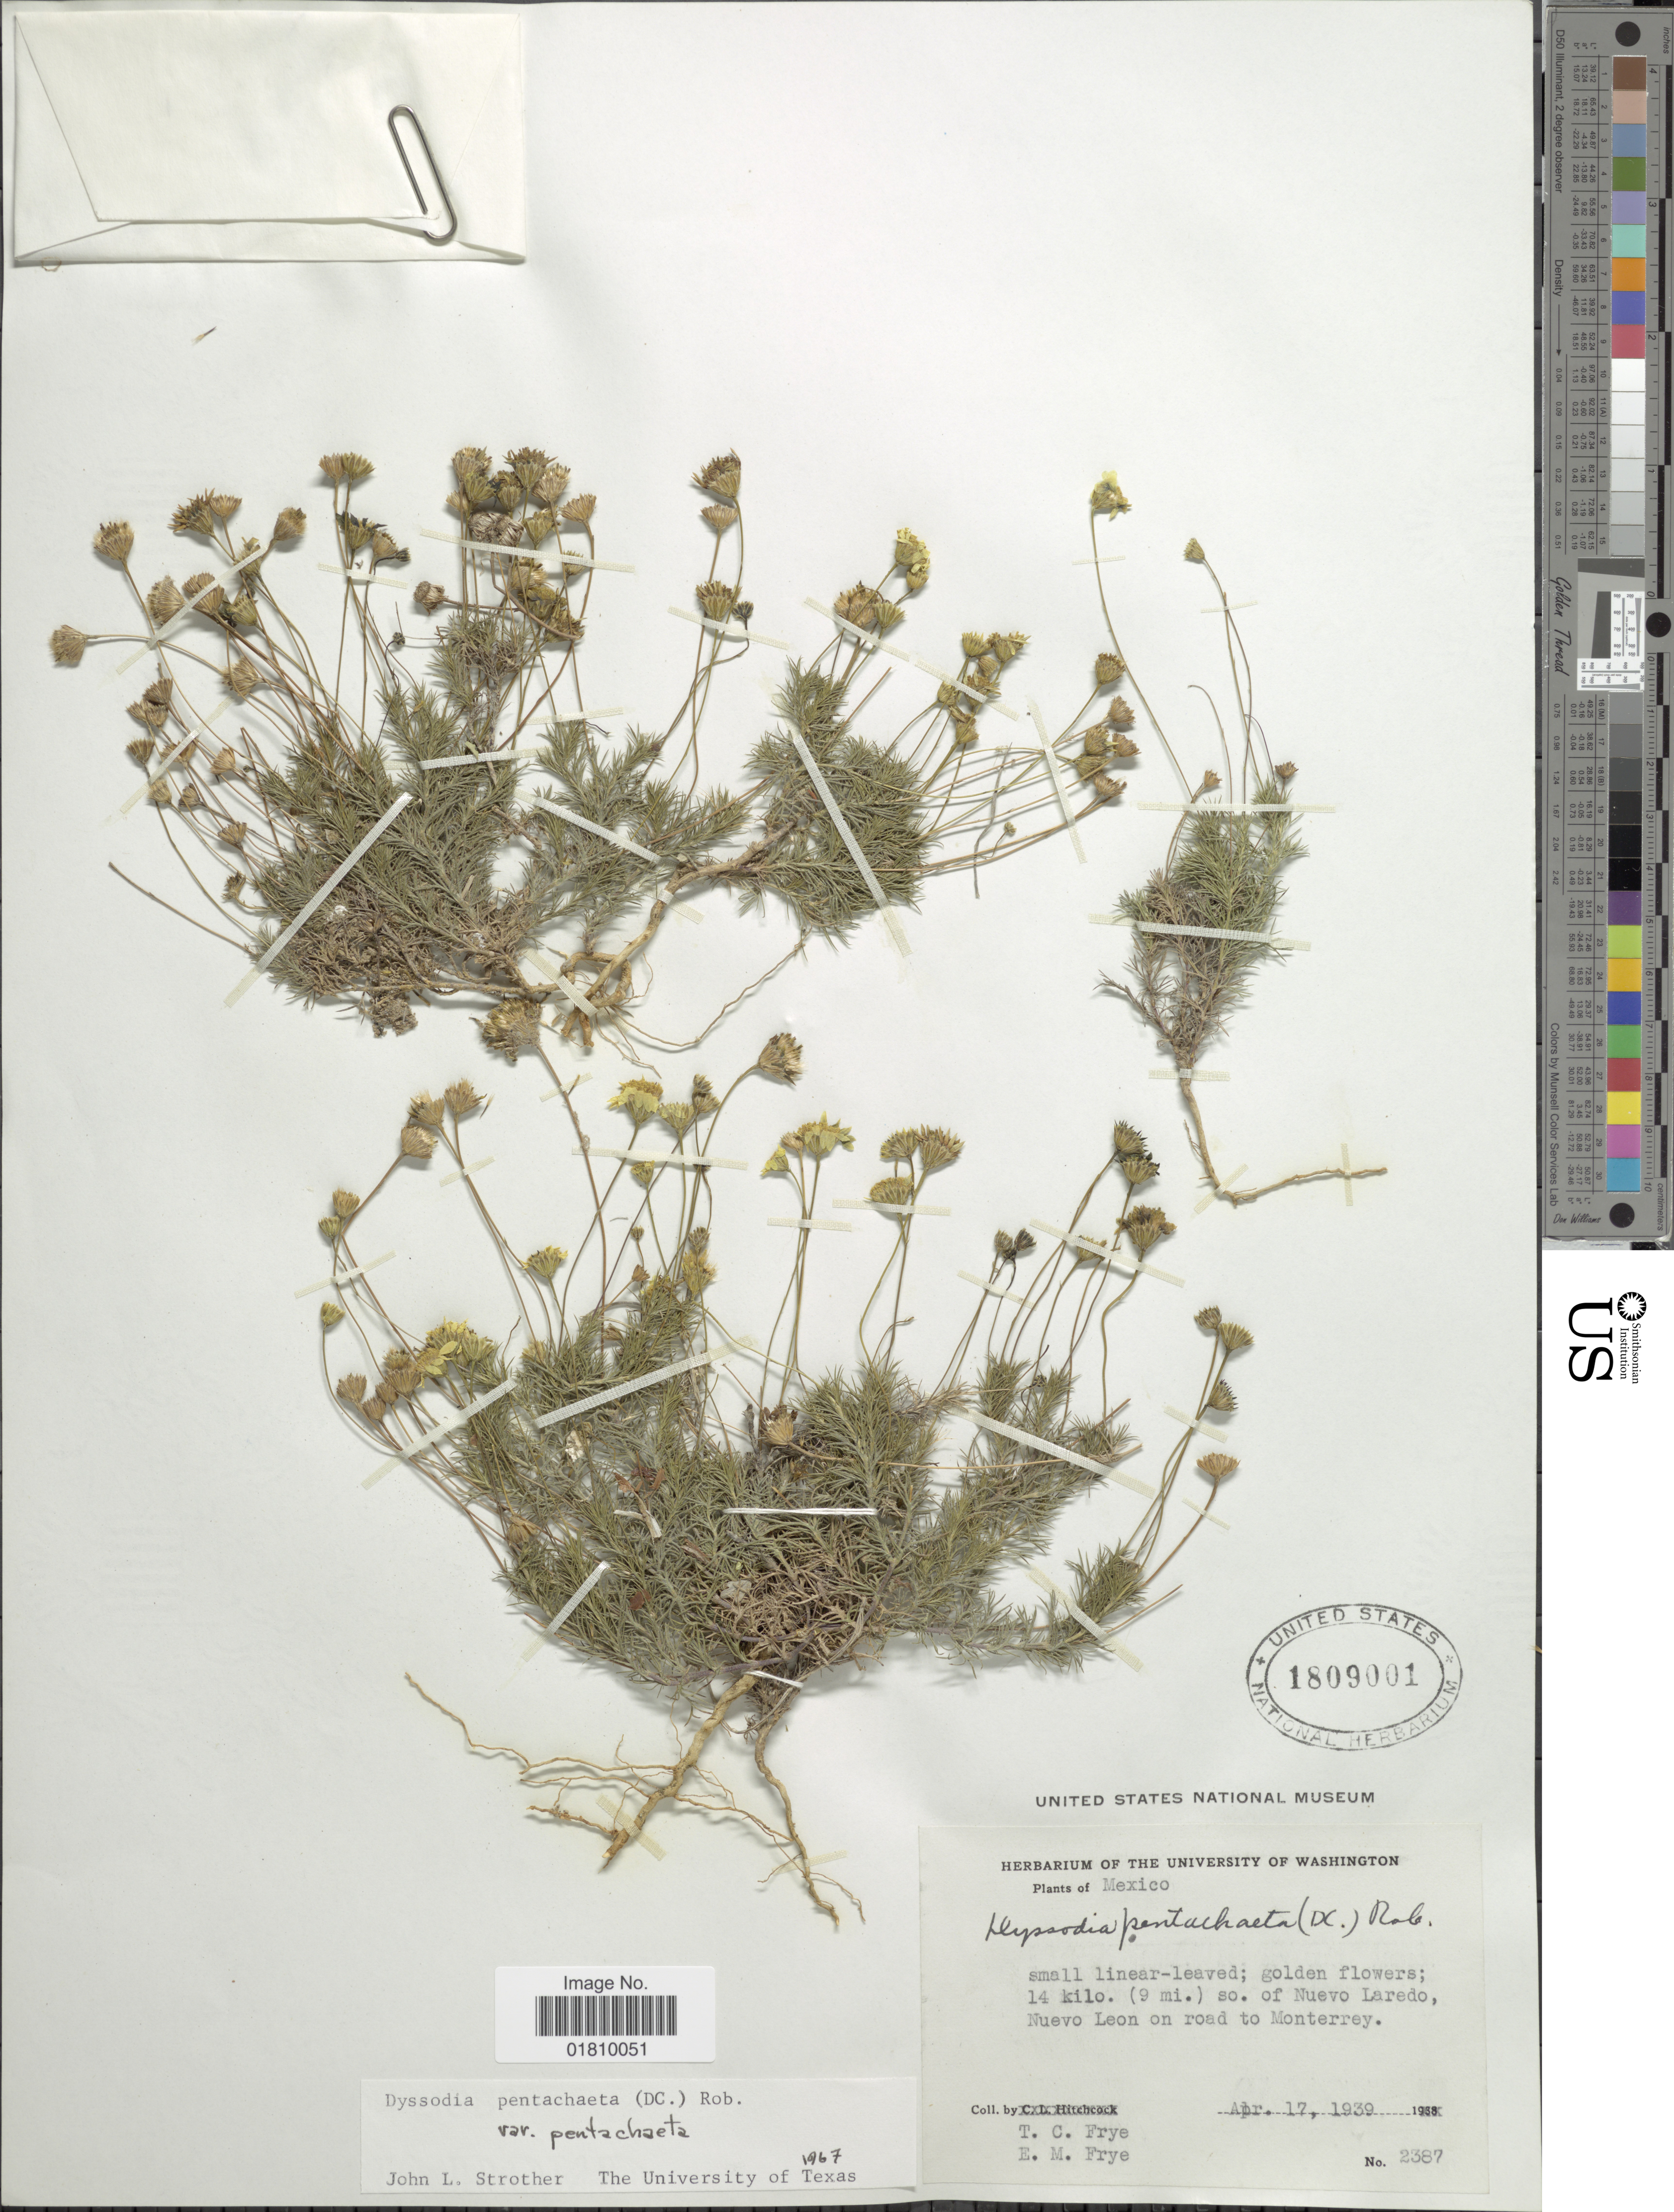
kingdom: Plantae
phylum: Tracheophyta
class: Magnoliopsida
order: Asterales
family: Asteraceae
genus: Thymophylla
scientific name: Thymophylla pentachaeta var. pentachaeta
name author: (DC.) Small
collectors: T. C. Frye & E. Frye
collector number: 2387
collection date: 1939-04-17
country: Mexico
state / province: Nuevo León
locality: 14 kilo. (9 mi.) so. of Nuevo Laredo, Nuevo Leon on road to Monterrey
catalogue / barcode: US 1809001